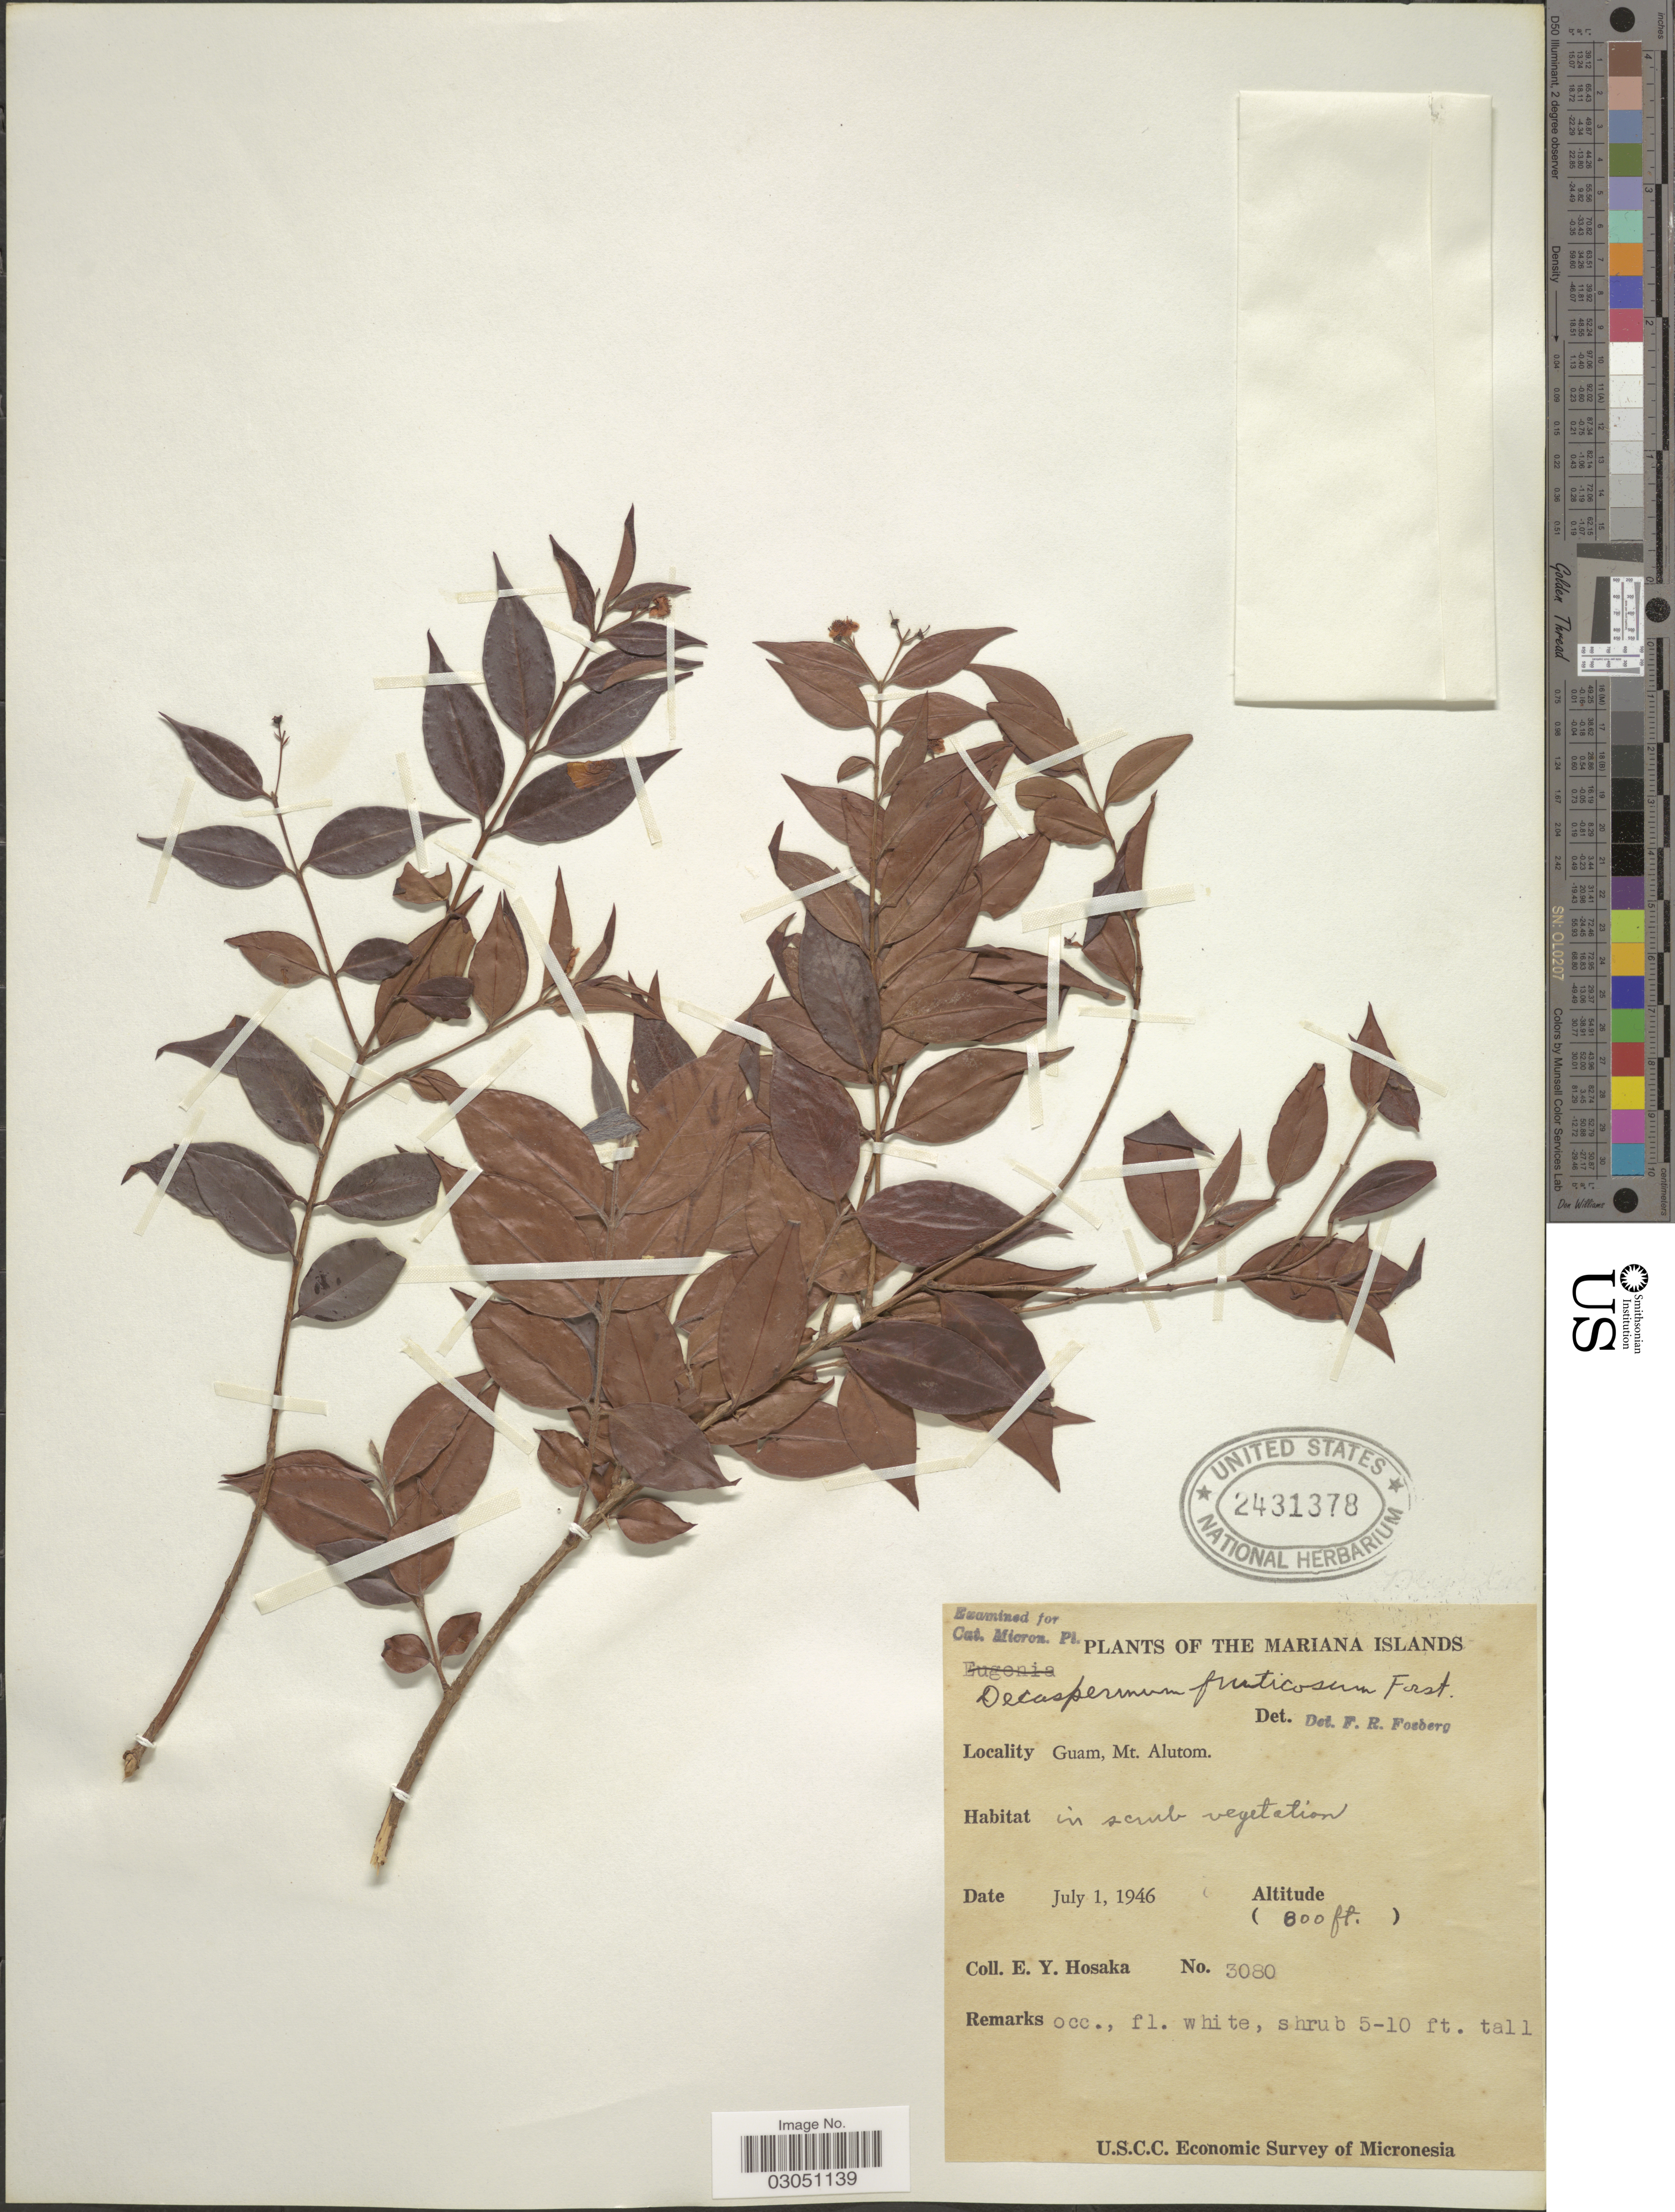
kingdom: Plantae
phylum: Tracheophyta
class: Magnoliopsida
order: Myrtales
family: Myrtaceae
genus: Decaspermum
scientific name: Decaspermum fruticosum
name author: J.R. Forst. & G. Forst.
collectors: E. Y. Hosaka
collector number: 3080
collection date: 1946-07-01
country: Guam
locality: The Mariana Islands. Guam, Mt. Alutom.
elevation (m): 244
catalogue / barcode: US 2431378